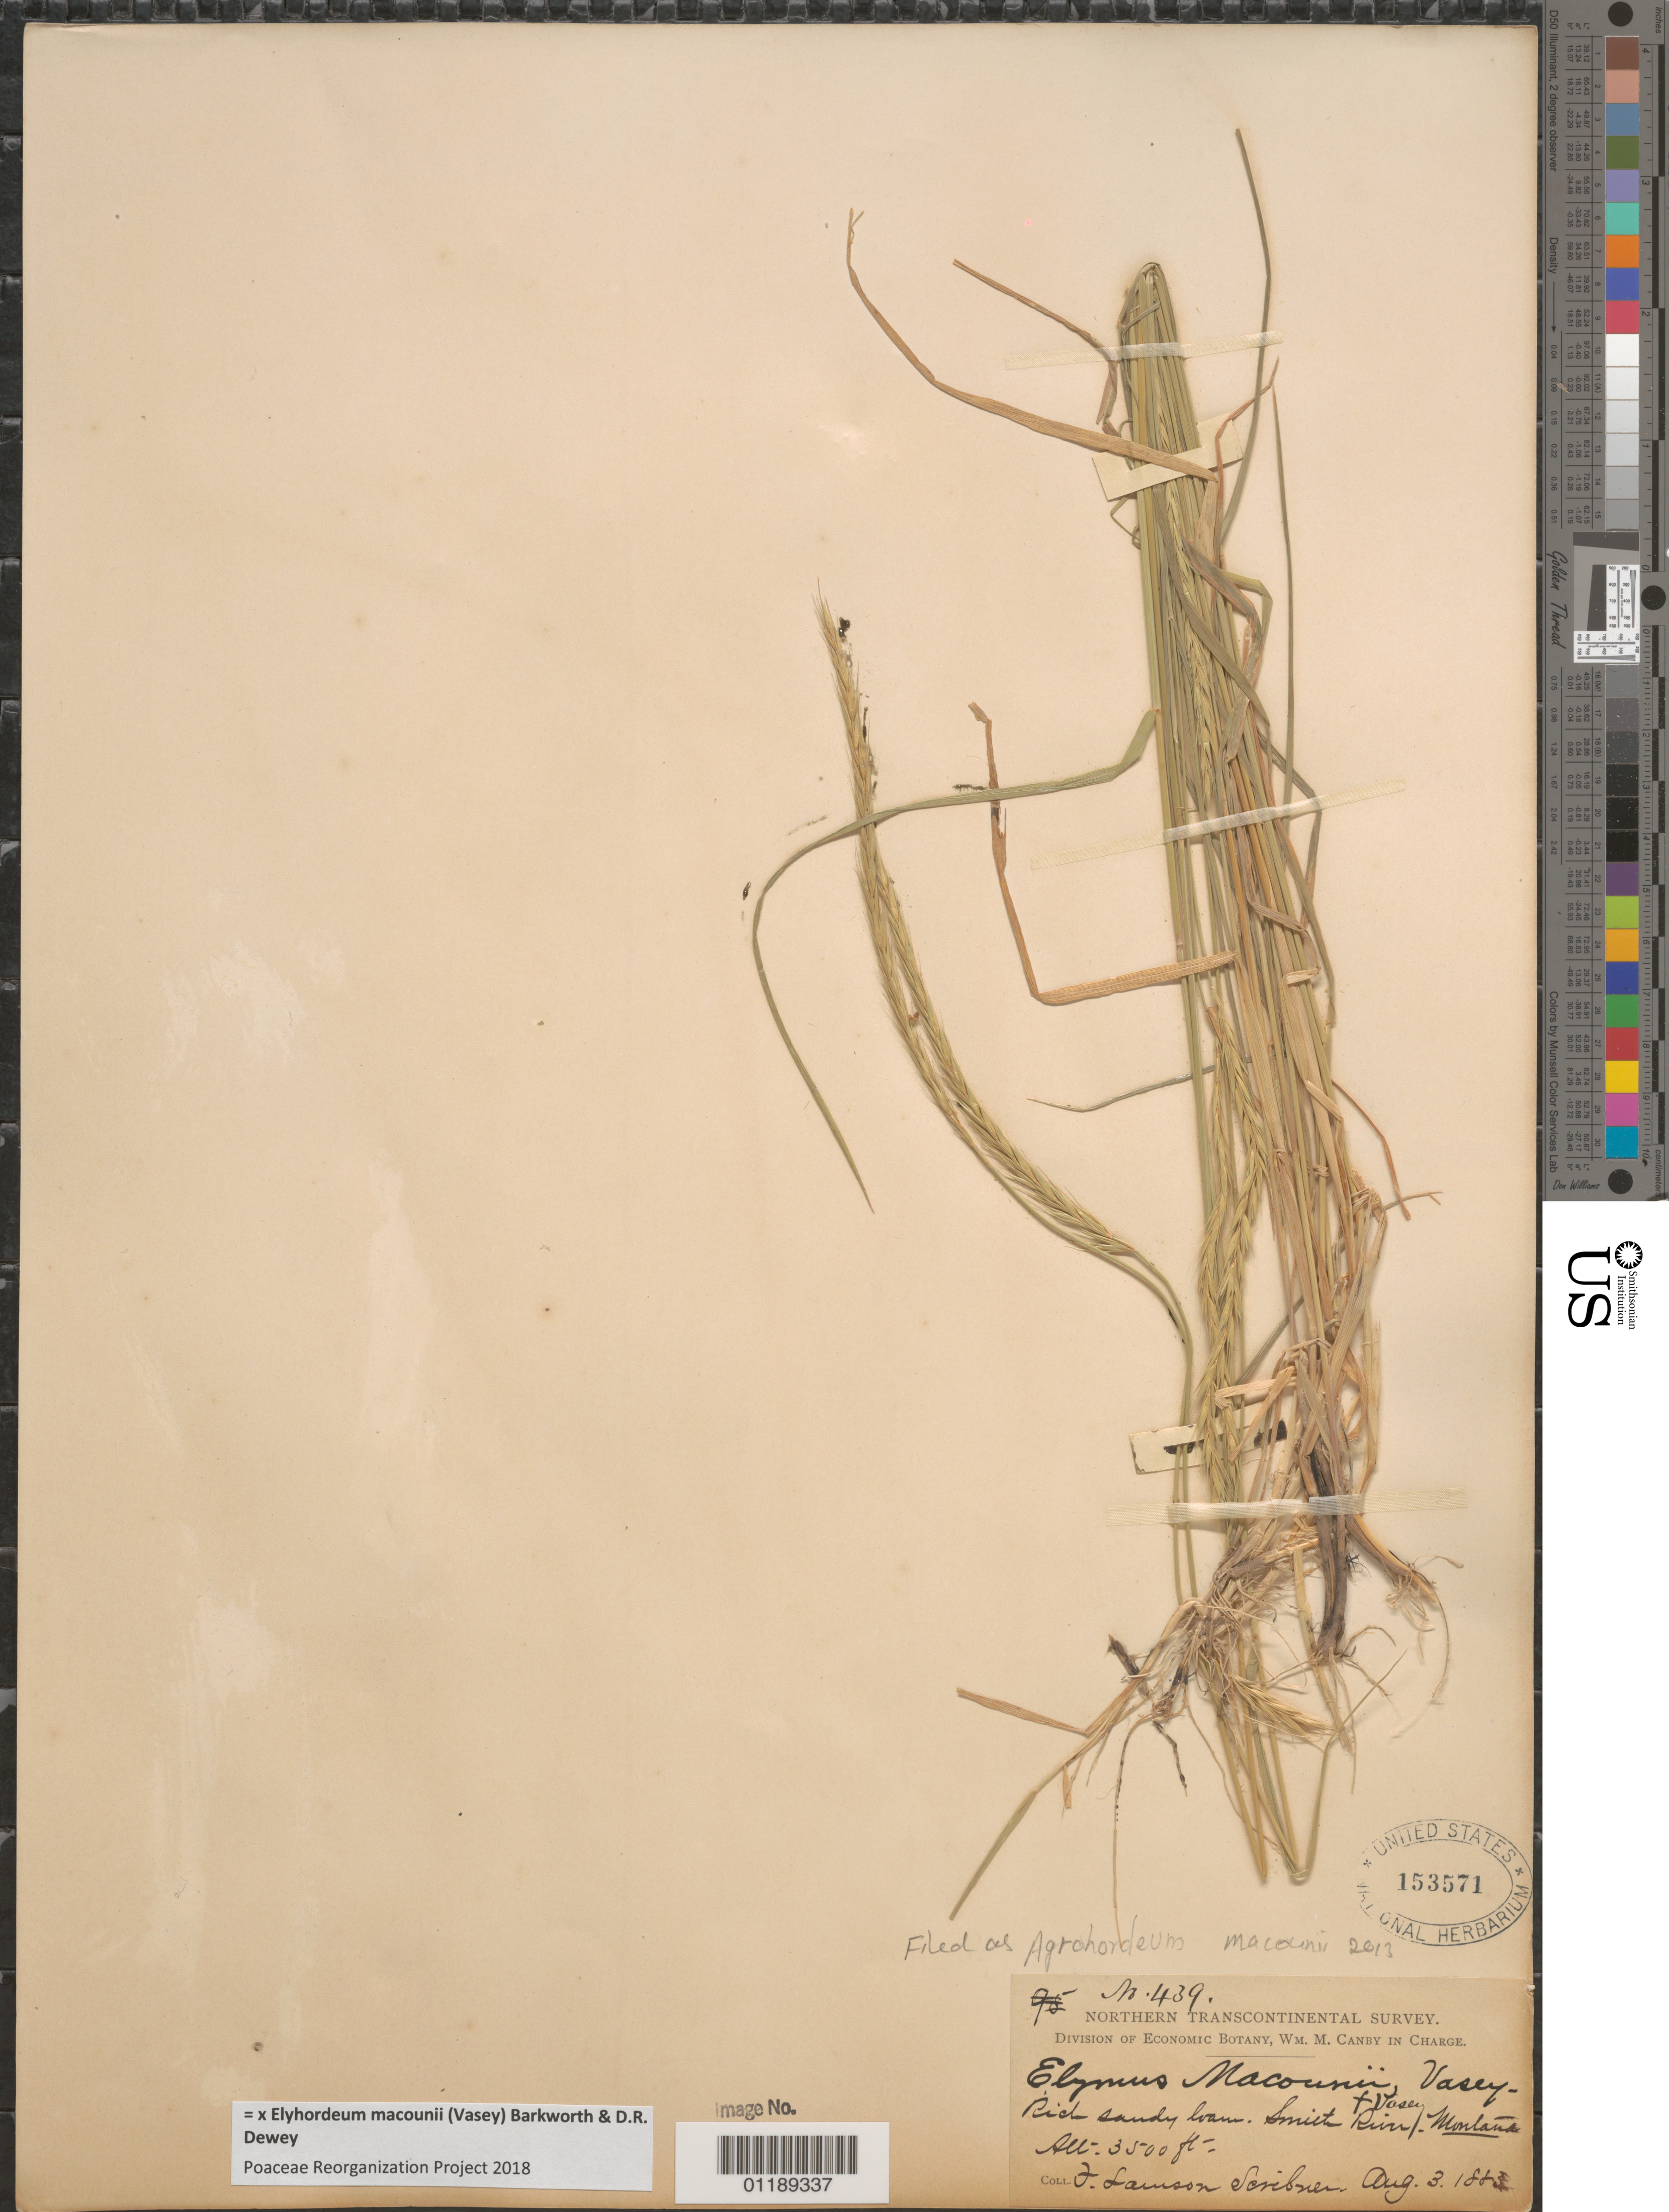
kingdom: Plantae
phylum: Tracheophyta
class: Liliopsida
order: Poales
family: Poaceae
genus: Elyhordeum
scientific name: x Elyhordeum macounii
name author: (Vasey) Barkworth & Dewey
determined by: Poaceae Reorganization Project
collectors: F. L. Scribner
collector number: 439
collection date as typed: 03 Aug 1883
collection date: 1883-08-03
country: United States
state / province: Montana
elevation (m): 1067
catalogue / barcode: US 153571